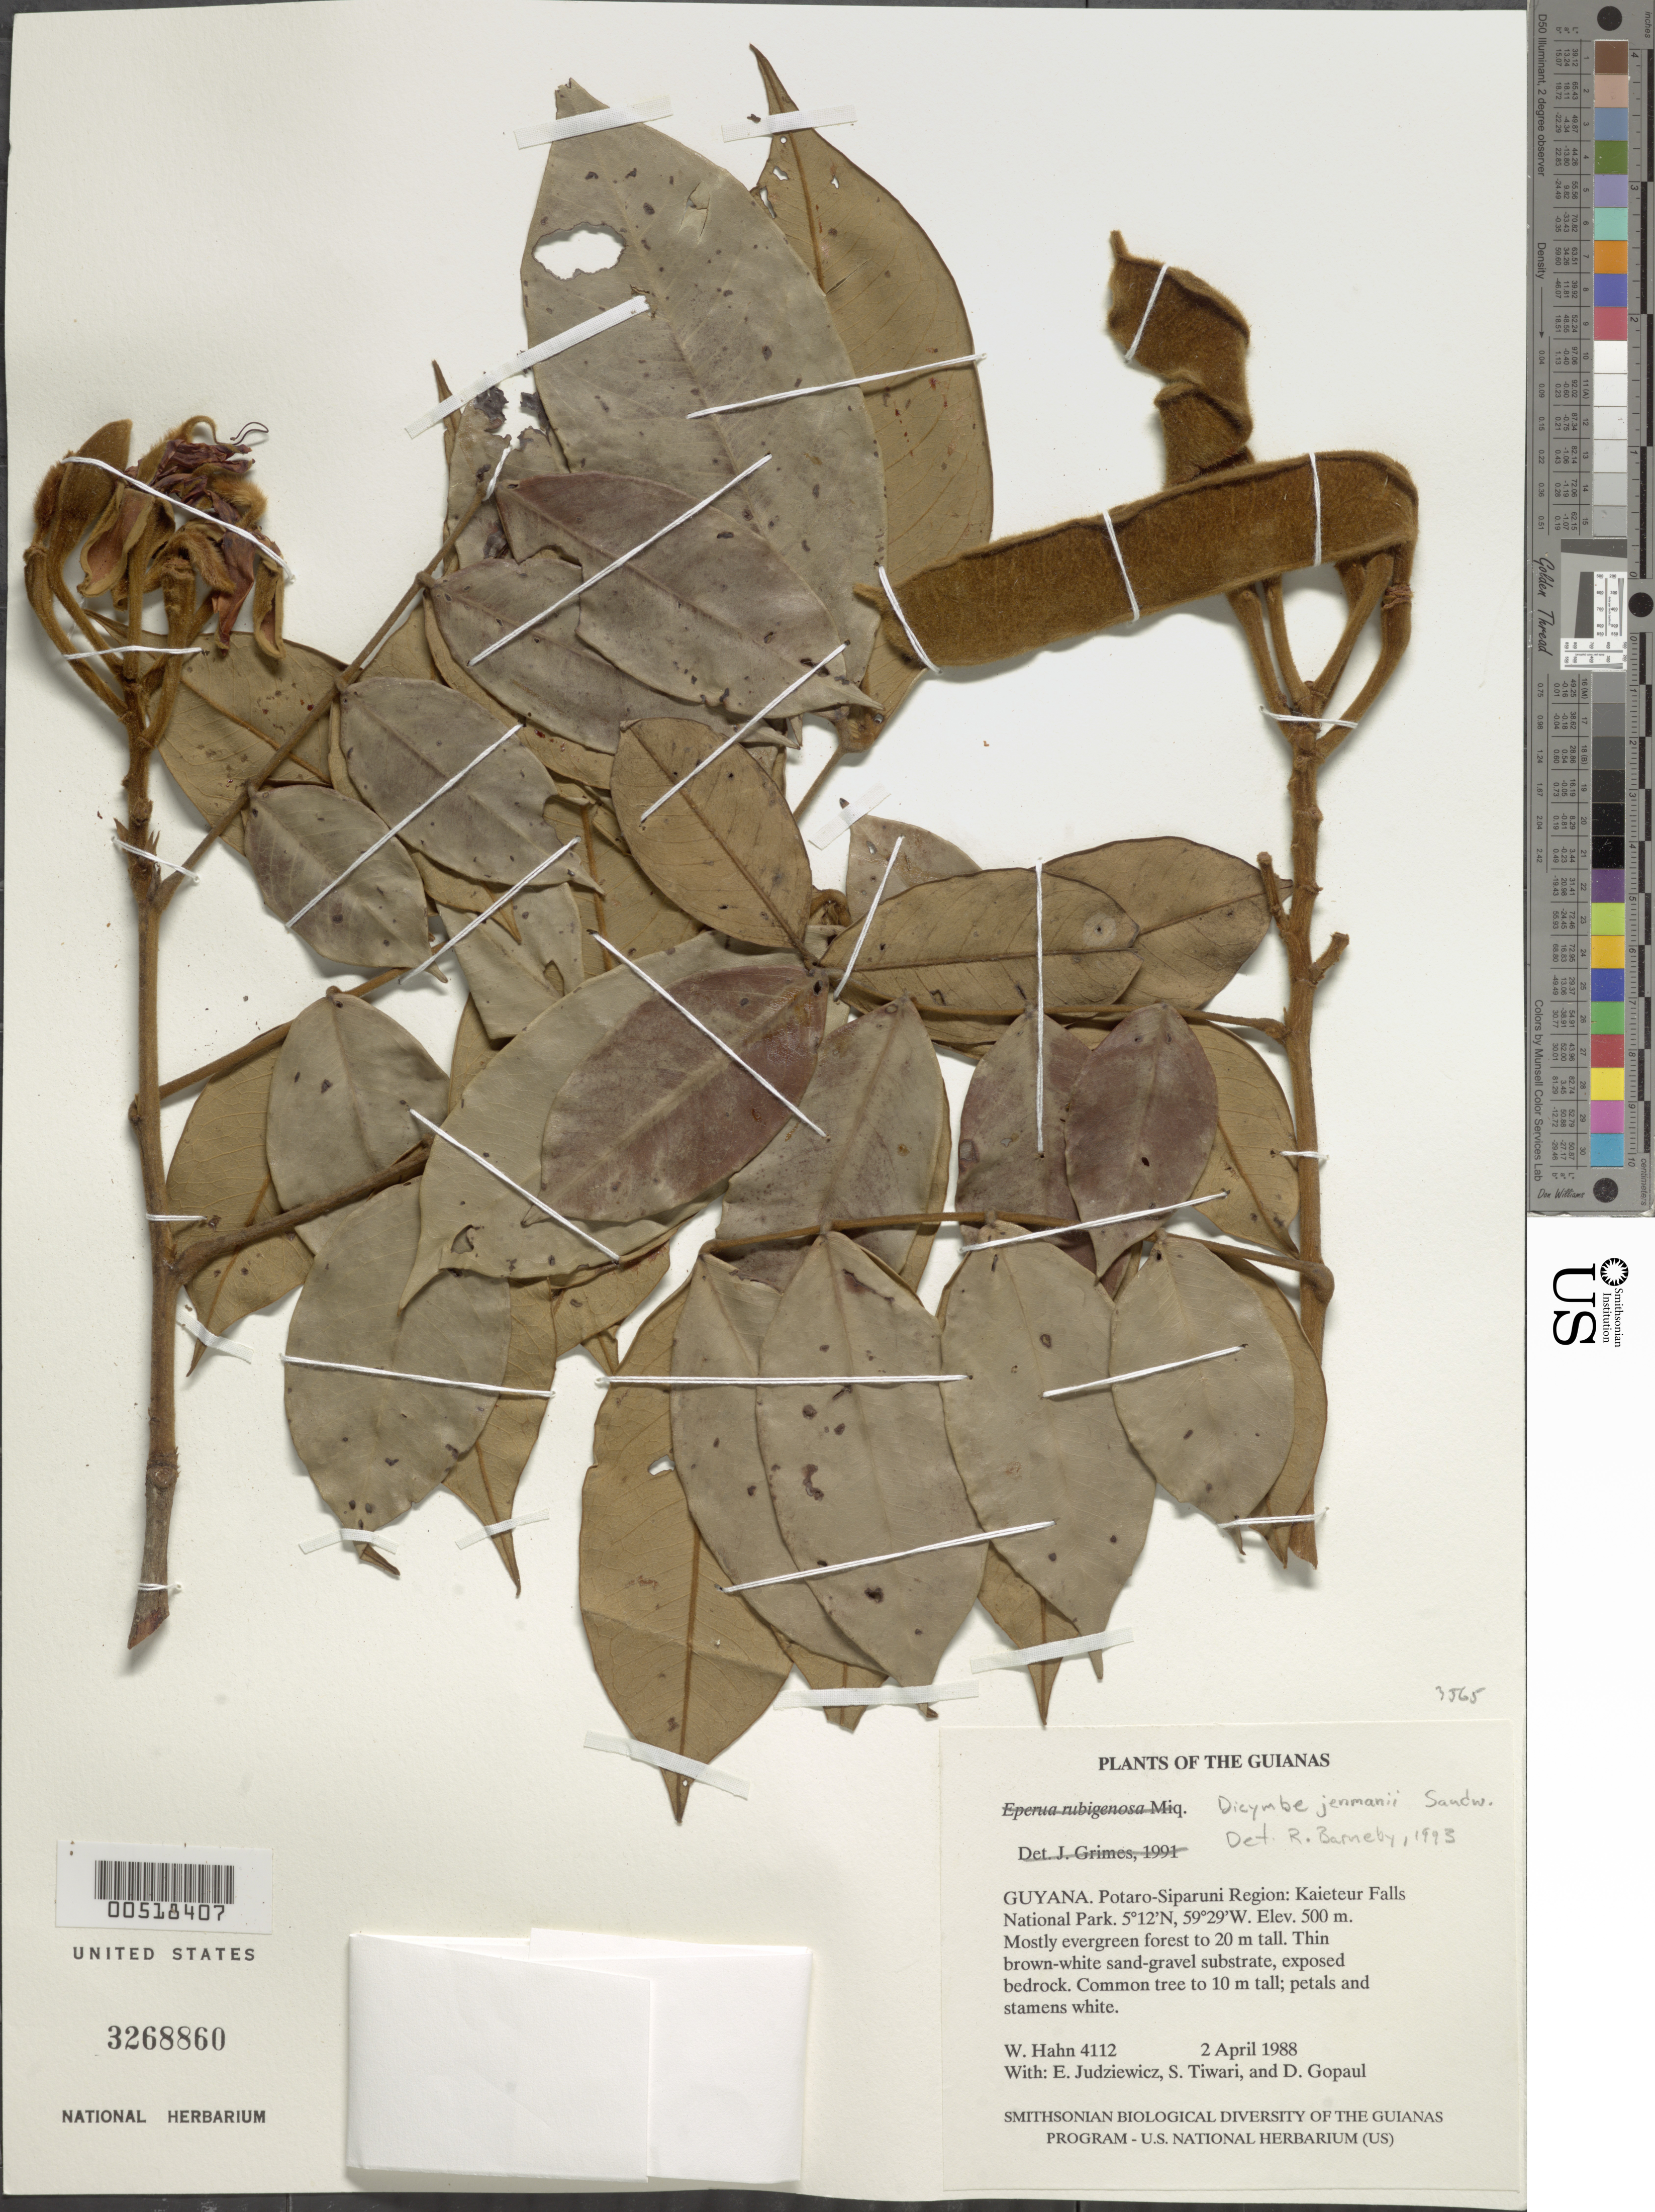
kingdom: Plantae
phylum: Tracheophyta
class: Magnoliopsida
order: Fabales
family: Fabaceae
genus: Dicymbe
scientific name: Dicymbe jenmanii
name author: Sandwith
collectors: W. Hahn, E. J. Judziewicz, S. Tiwari & D. Gopaul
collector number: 4112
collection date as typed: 2 April 1988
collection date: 1988-04-02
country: Guyana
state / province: Potaro-Siparuni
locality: Kaieteur Falls National Park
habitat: Mostly evergreen forest to 20 m tall. Thin brown-white sand-gravel substrate, exposed bedrock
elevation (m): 500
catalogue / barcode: US 3268860